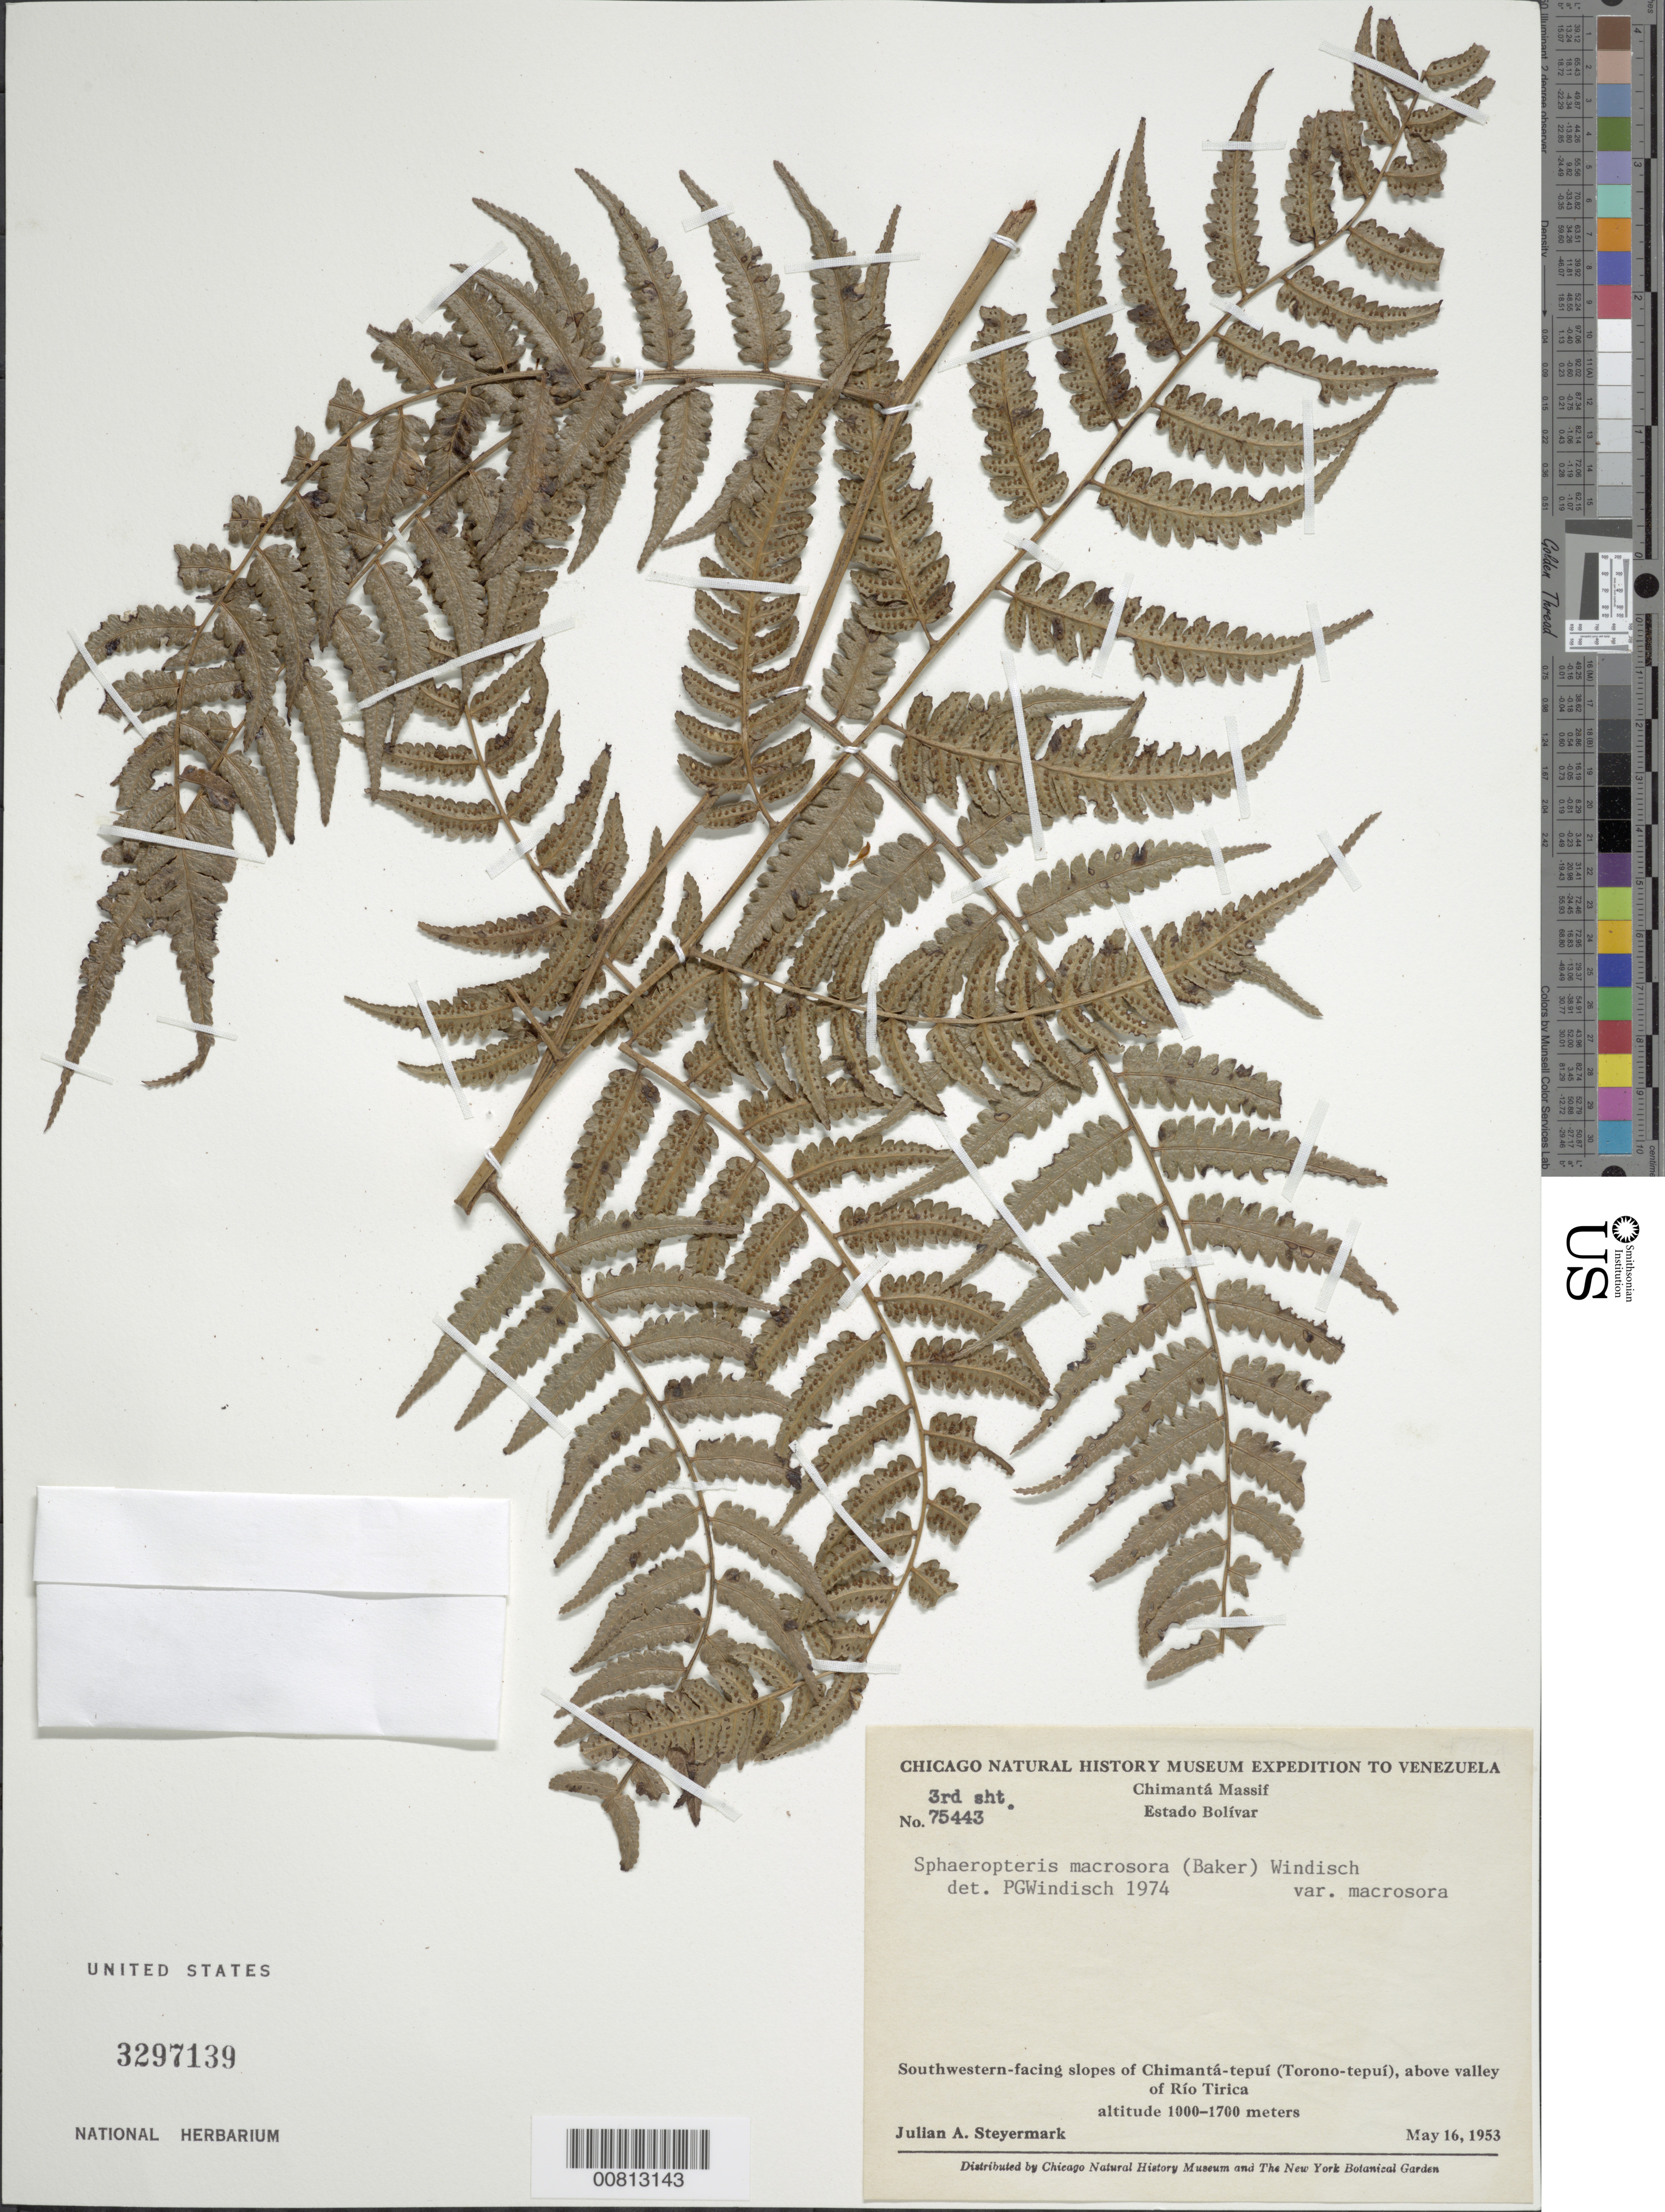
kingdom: Plantae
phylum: Tracheophyta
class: Polypodiopsida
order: Cyatheales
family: Cyatheaceae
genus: Cyathea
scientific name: Cyathea macrosora var. macrosora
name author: (Baker) Domin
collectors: J. Steyermark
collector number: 75443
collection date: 1953-05-16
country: Venezuela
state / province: Bolivar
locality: Chimanta Massif, Southwestern-facing slopes of Chimanta-tepui (Torono-tepui), above valley of Rio Tirica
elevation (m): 1000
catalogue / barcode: US 3297139